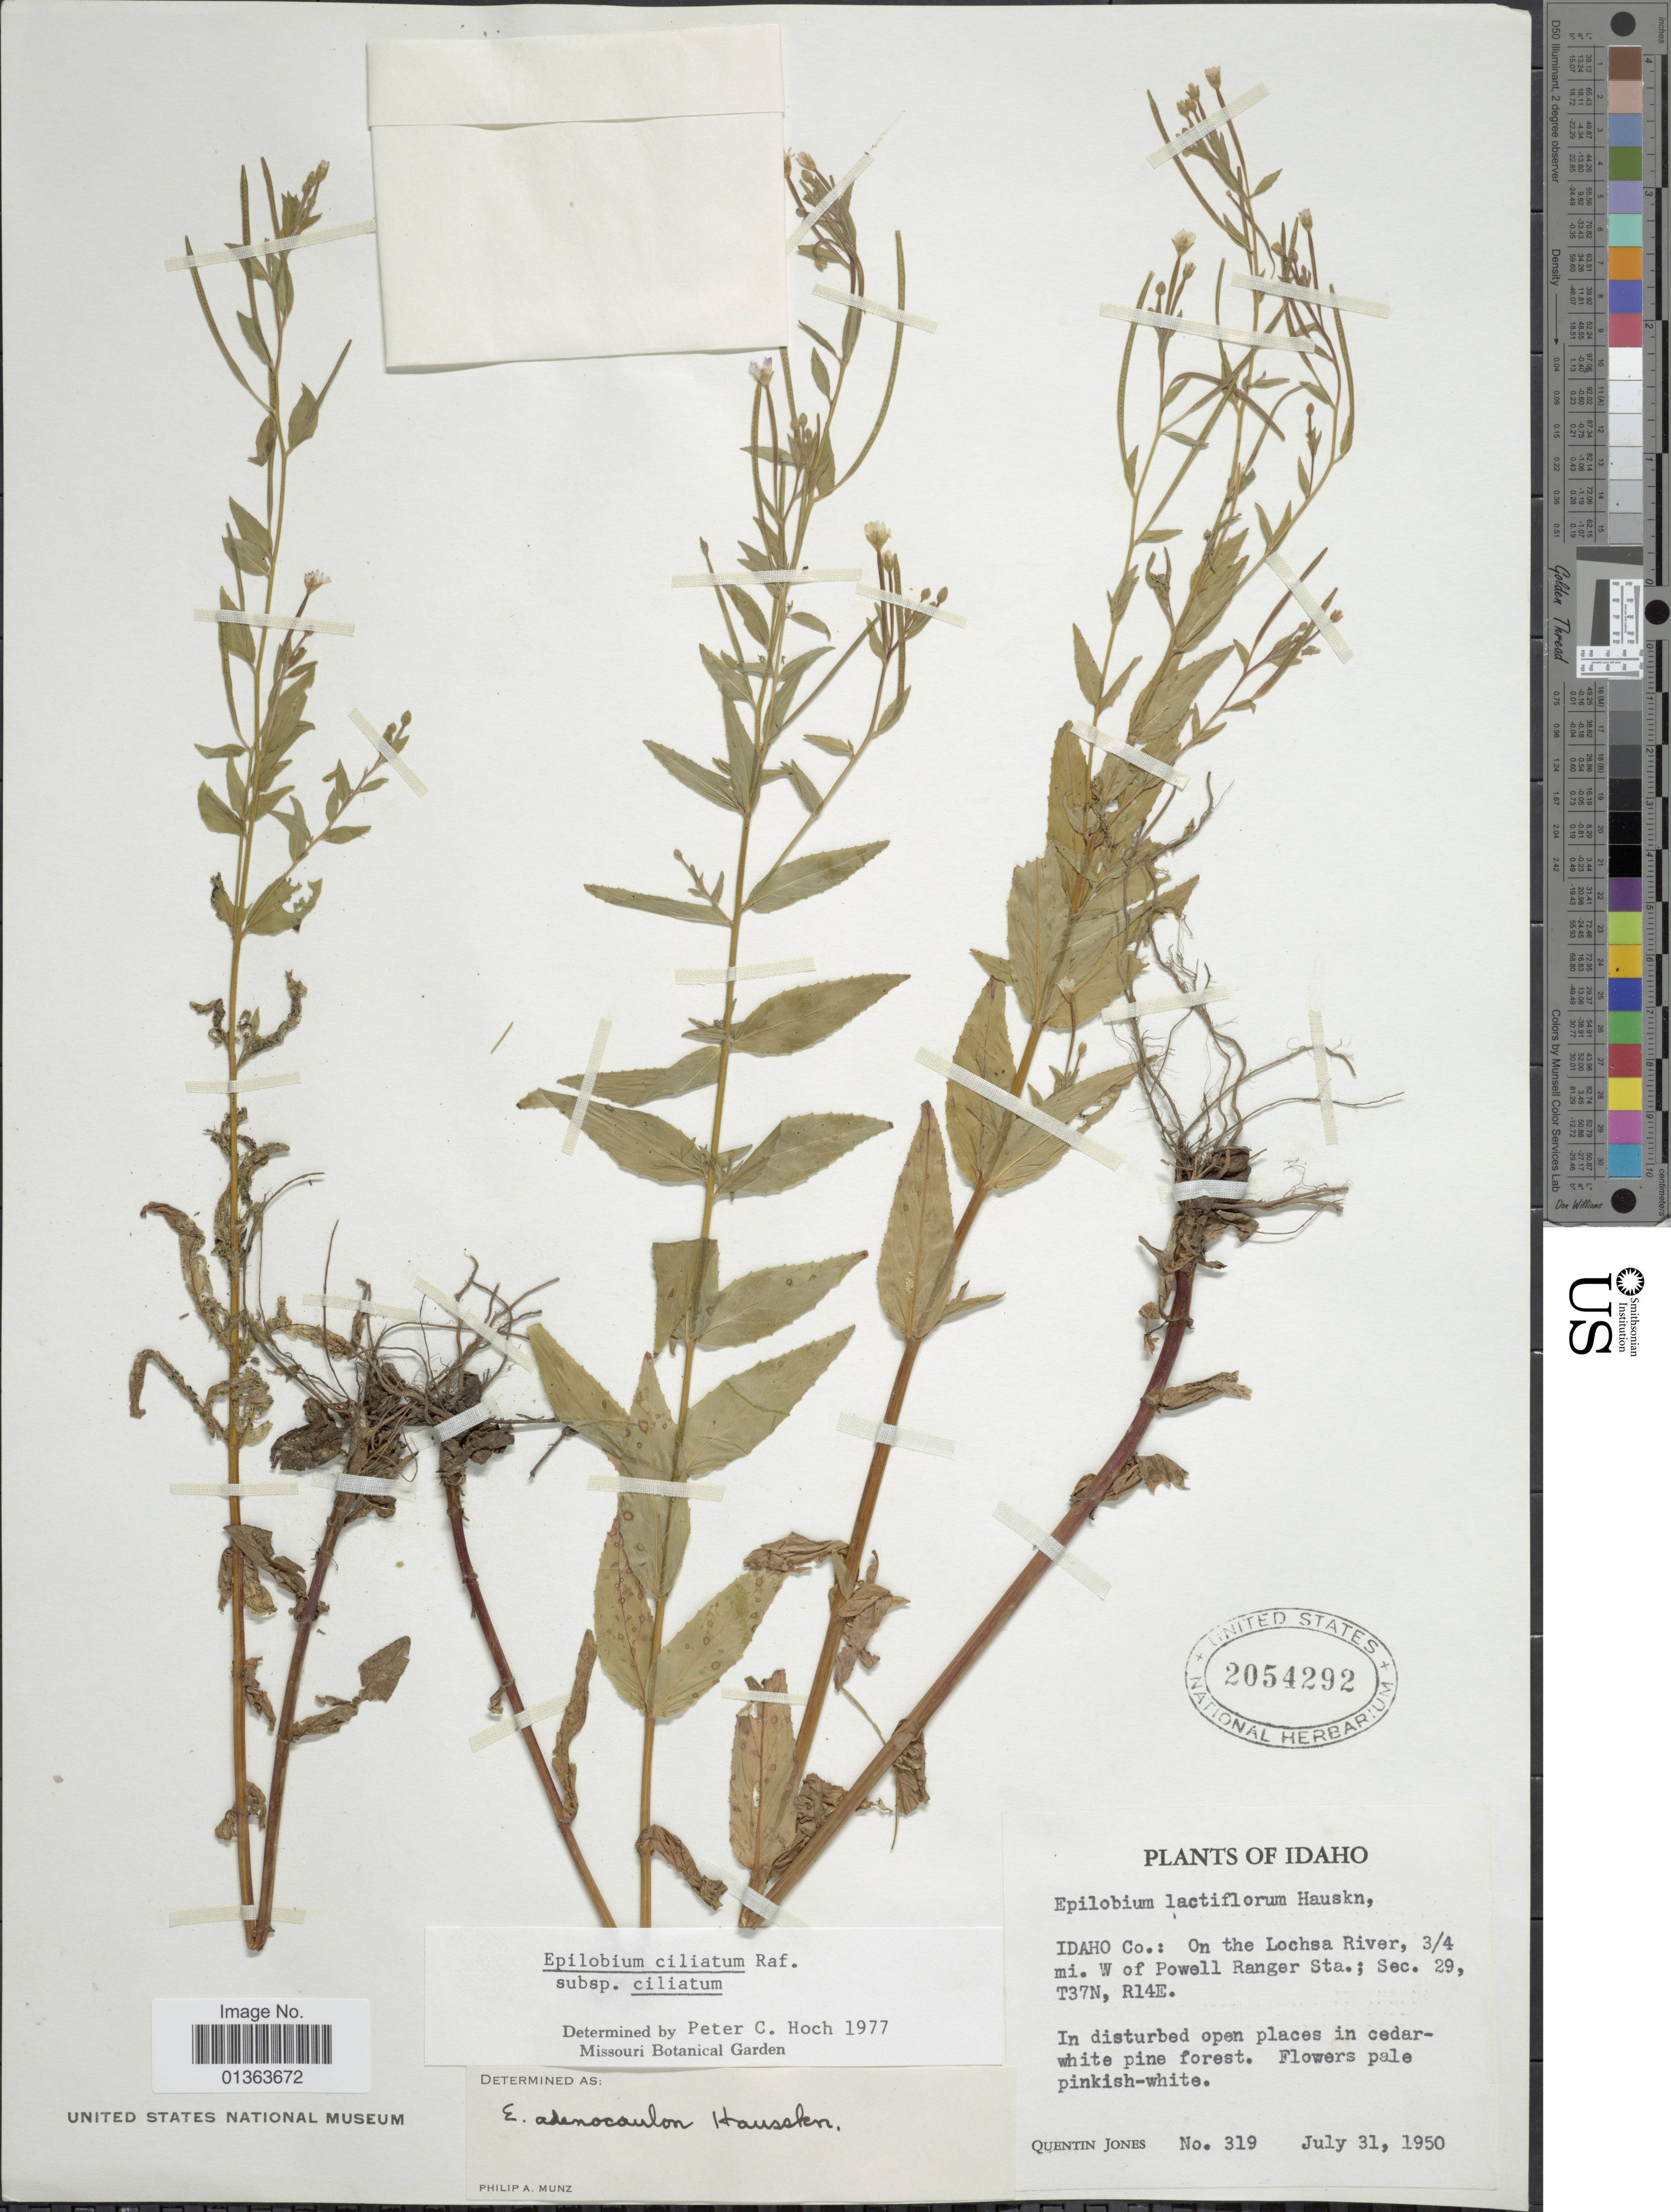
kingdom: Plantae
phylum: Tracheophyta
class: Magnoliopsida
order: Myrtales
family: Onagraceae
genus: Epilobium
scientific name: Epilobium ciliatum subsp. ciliatum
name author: Raf.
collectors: Q. Jones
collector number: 319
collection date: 1950-07-31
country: United States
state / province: Idaho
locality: On the Lochsa River, 3/4 mi. W of Powell Ranger Sta.; Sec. 29, T37N, R14E.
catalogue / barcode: US 2054292